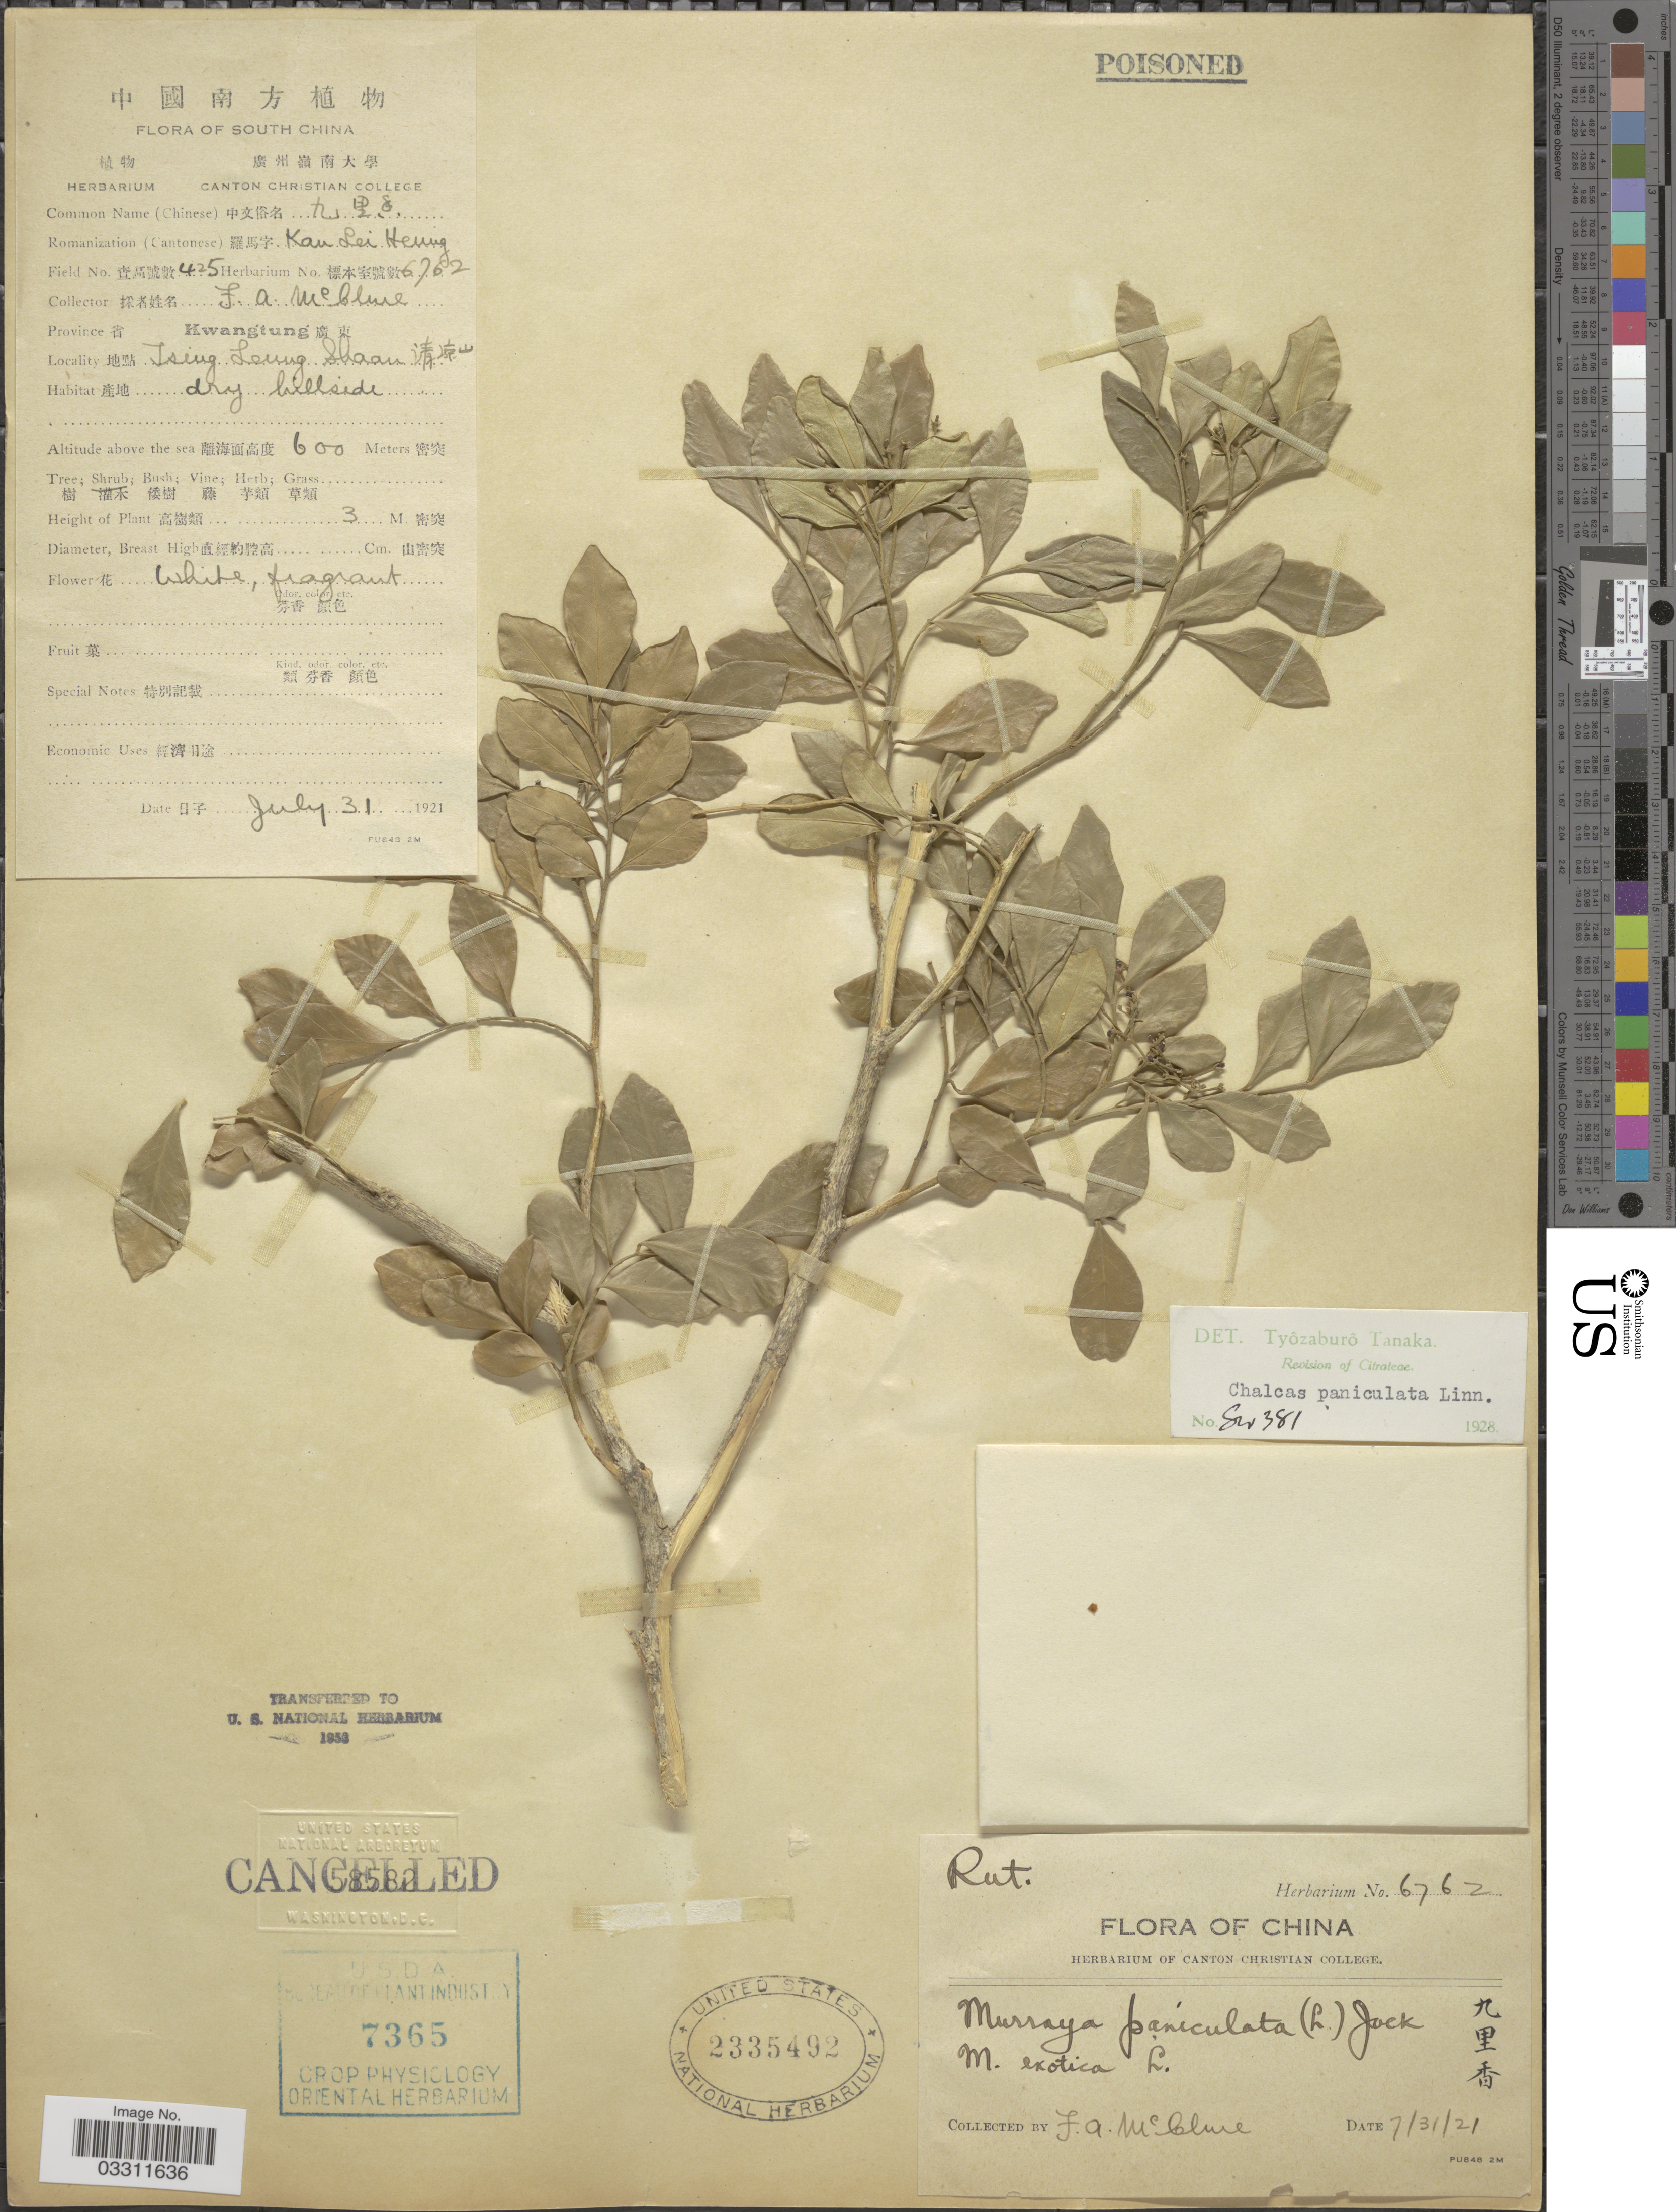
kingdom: Plantae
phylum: Tracheophyta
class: Magnoliopsida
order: Sapindales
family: Rutaceae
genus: Murraya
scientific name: Murraya paniculata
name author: (L.) Jack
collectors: F. A. McClure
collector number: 6762/425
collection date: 1921-07-31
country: China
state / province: Guangdong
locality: Province Kwangtung . Tsing Leung Shaan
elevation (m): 600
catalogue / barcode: US 2335492